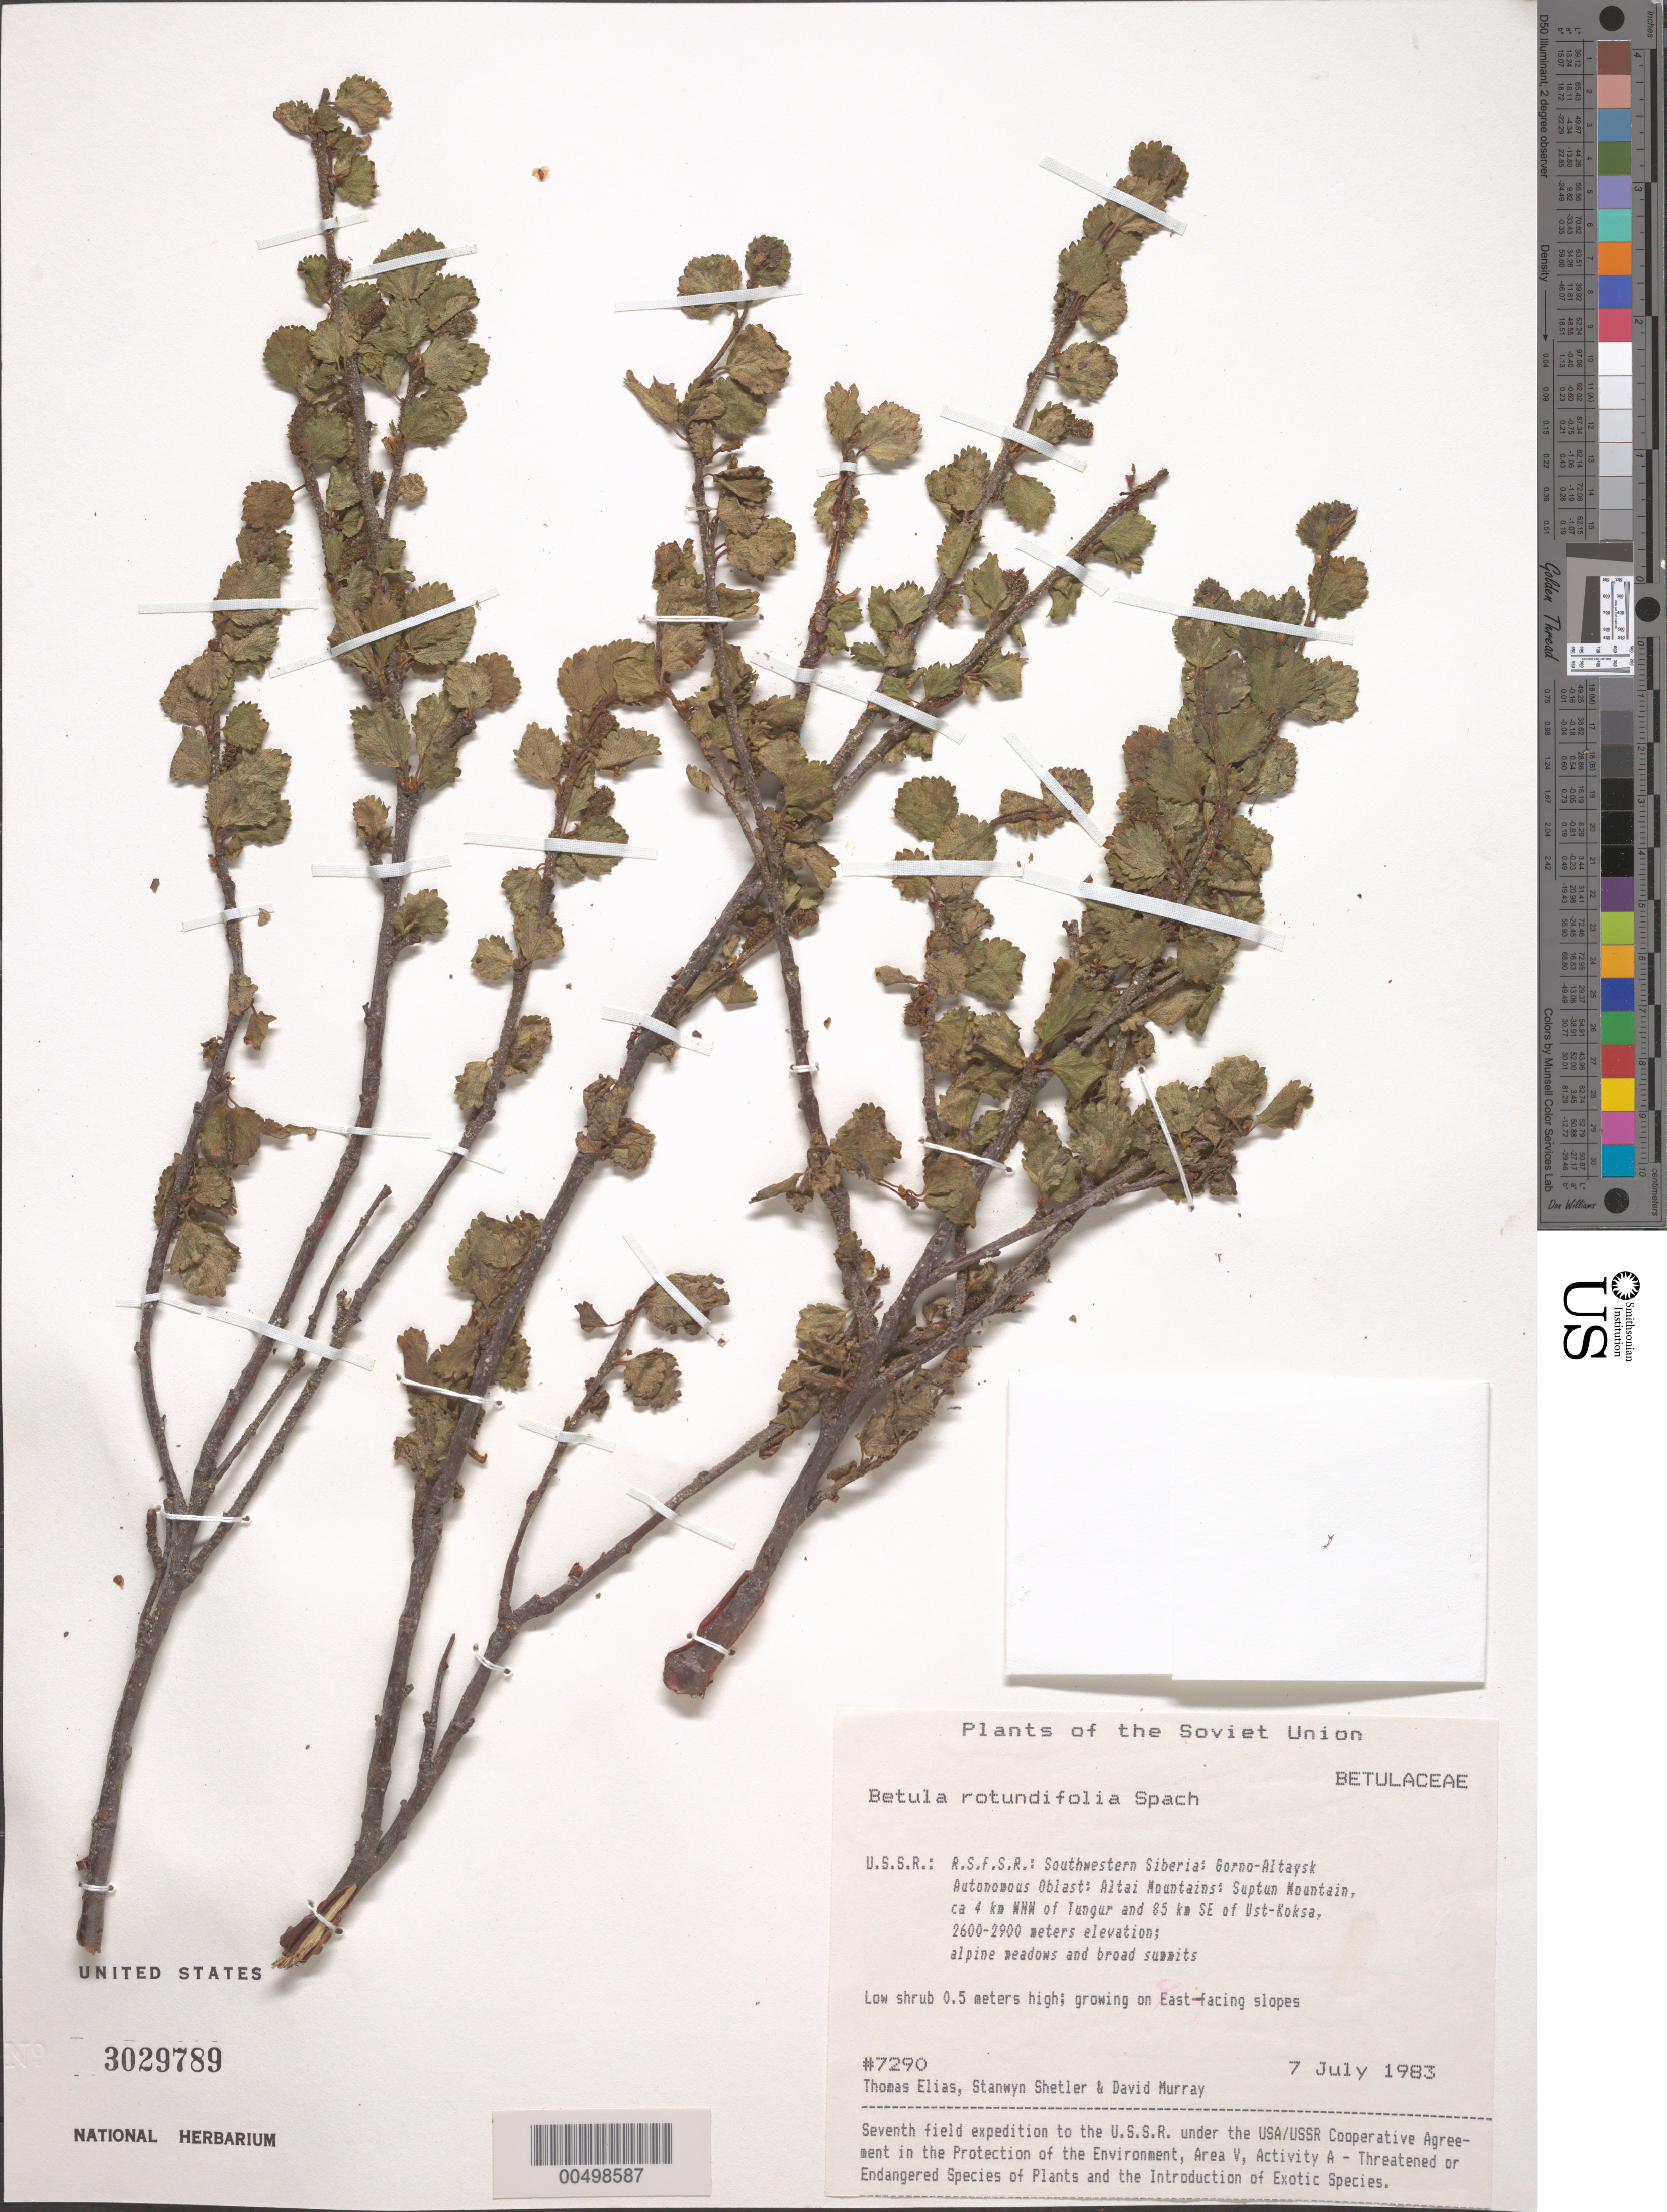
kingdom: Plantae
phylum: Tracheophyta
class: Magnoliopsida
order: Fagales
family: Betulaceae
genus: Betula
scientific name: Betula rotundifolia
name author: Spach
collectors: T. Elias, S. Shetler & D. F. Murray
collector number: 7290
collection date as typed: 07 Jul 1983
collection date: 1983-07-07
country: Russian Federation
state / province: Altai Republic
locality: Altai Mountains, Suptun Mountain, ca. 4 km WNW of Tungur and 85 km SE of Ust-Koksa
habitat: alpine meadows and broad summits; growing on East-facing slopes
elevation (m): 2600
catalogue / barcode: US 3029789